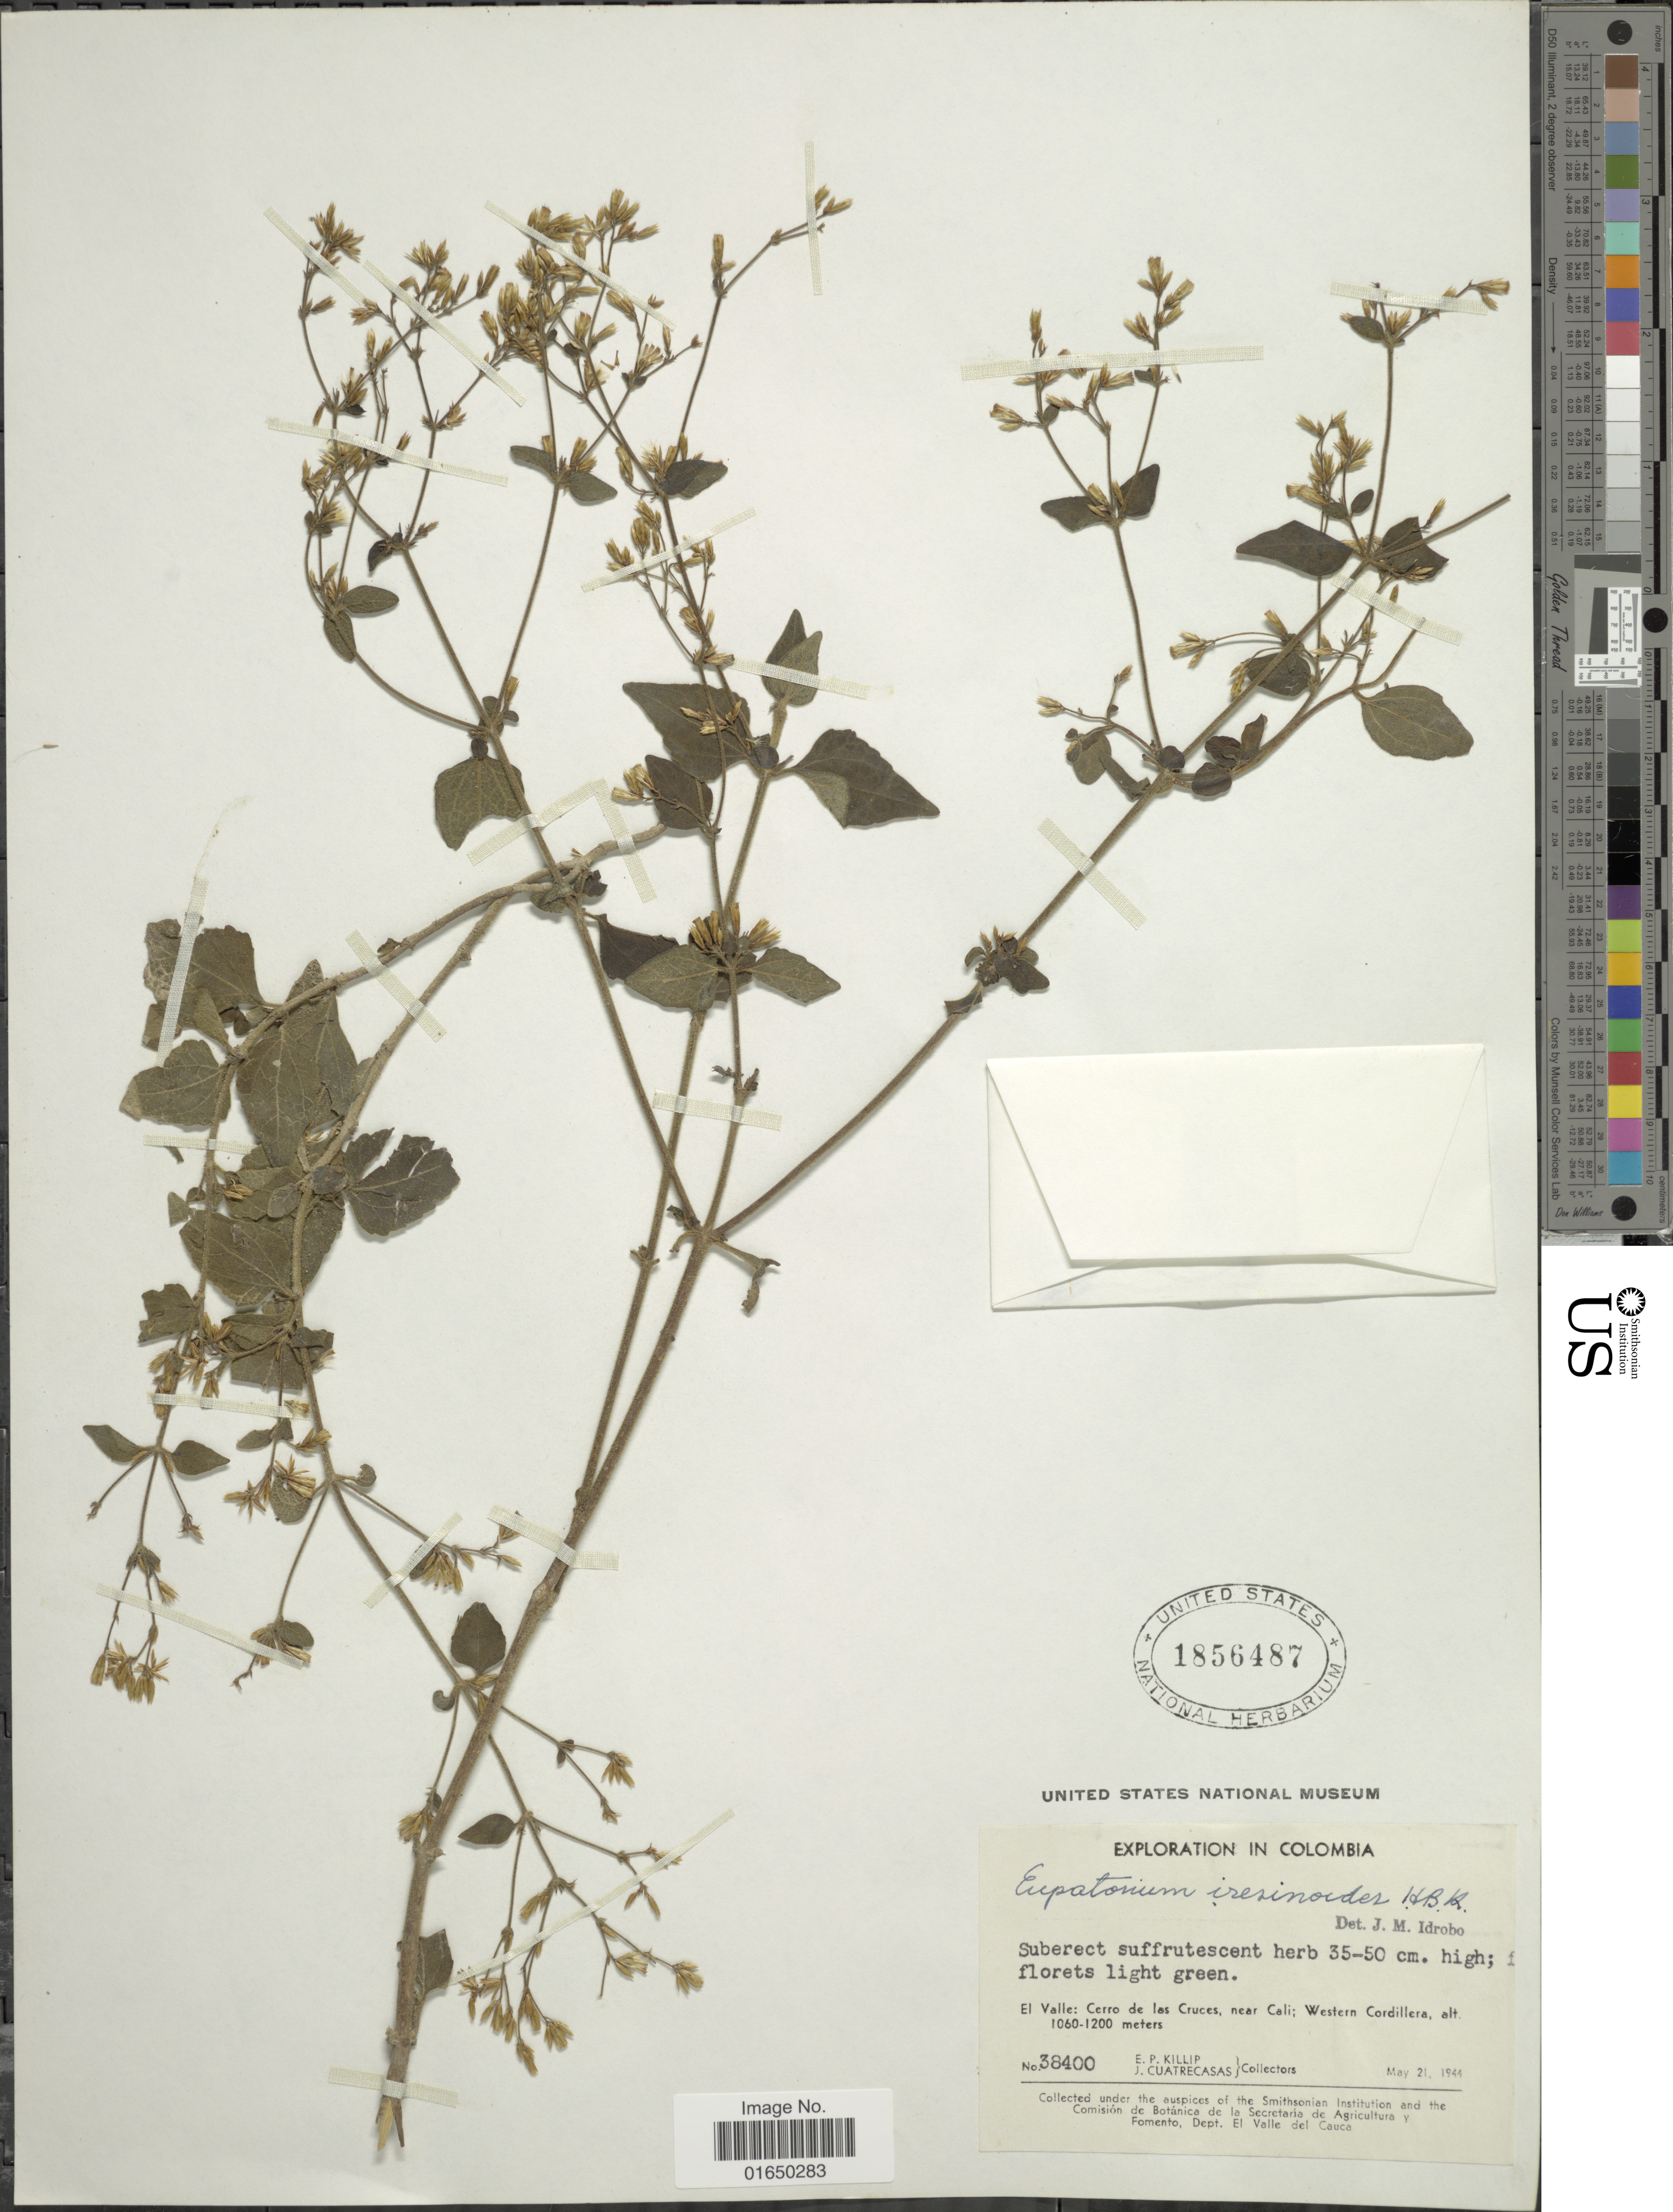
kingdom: Plantae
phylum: Tracheophyta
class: Magnoliopsida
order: Asterales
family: Asteraceae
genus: Condylidium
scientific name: Condylidium iresinoides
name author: (Kunth) R.M. King & H. Rob.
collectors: E. P. Killip & J. Cuatrecasas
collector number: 38400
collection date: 1944-05-21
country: Colombia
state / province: Valle del Cauca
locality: El Valle: Cerro de las cruces, near Cali; Western Cordillera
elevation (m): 1060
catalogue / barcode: US 1856487